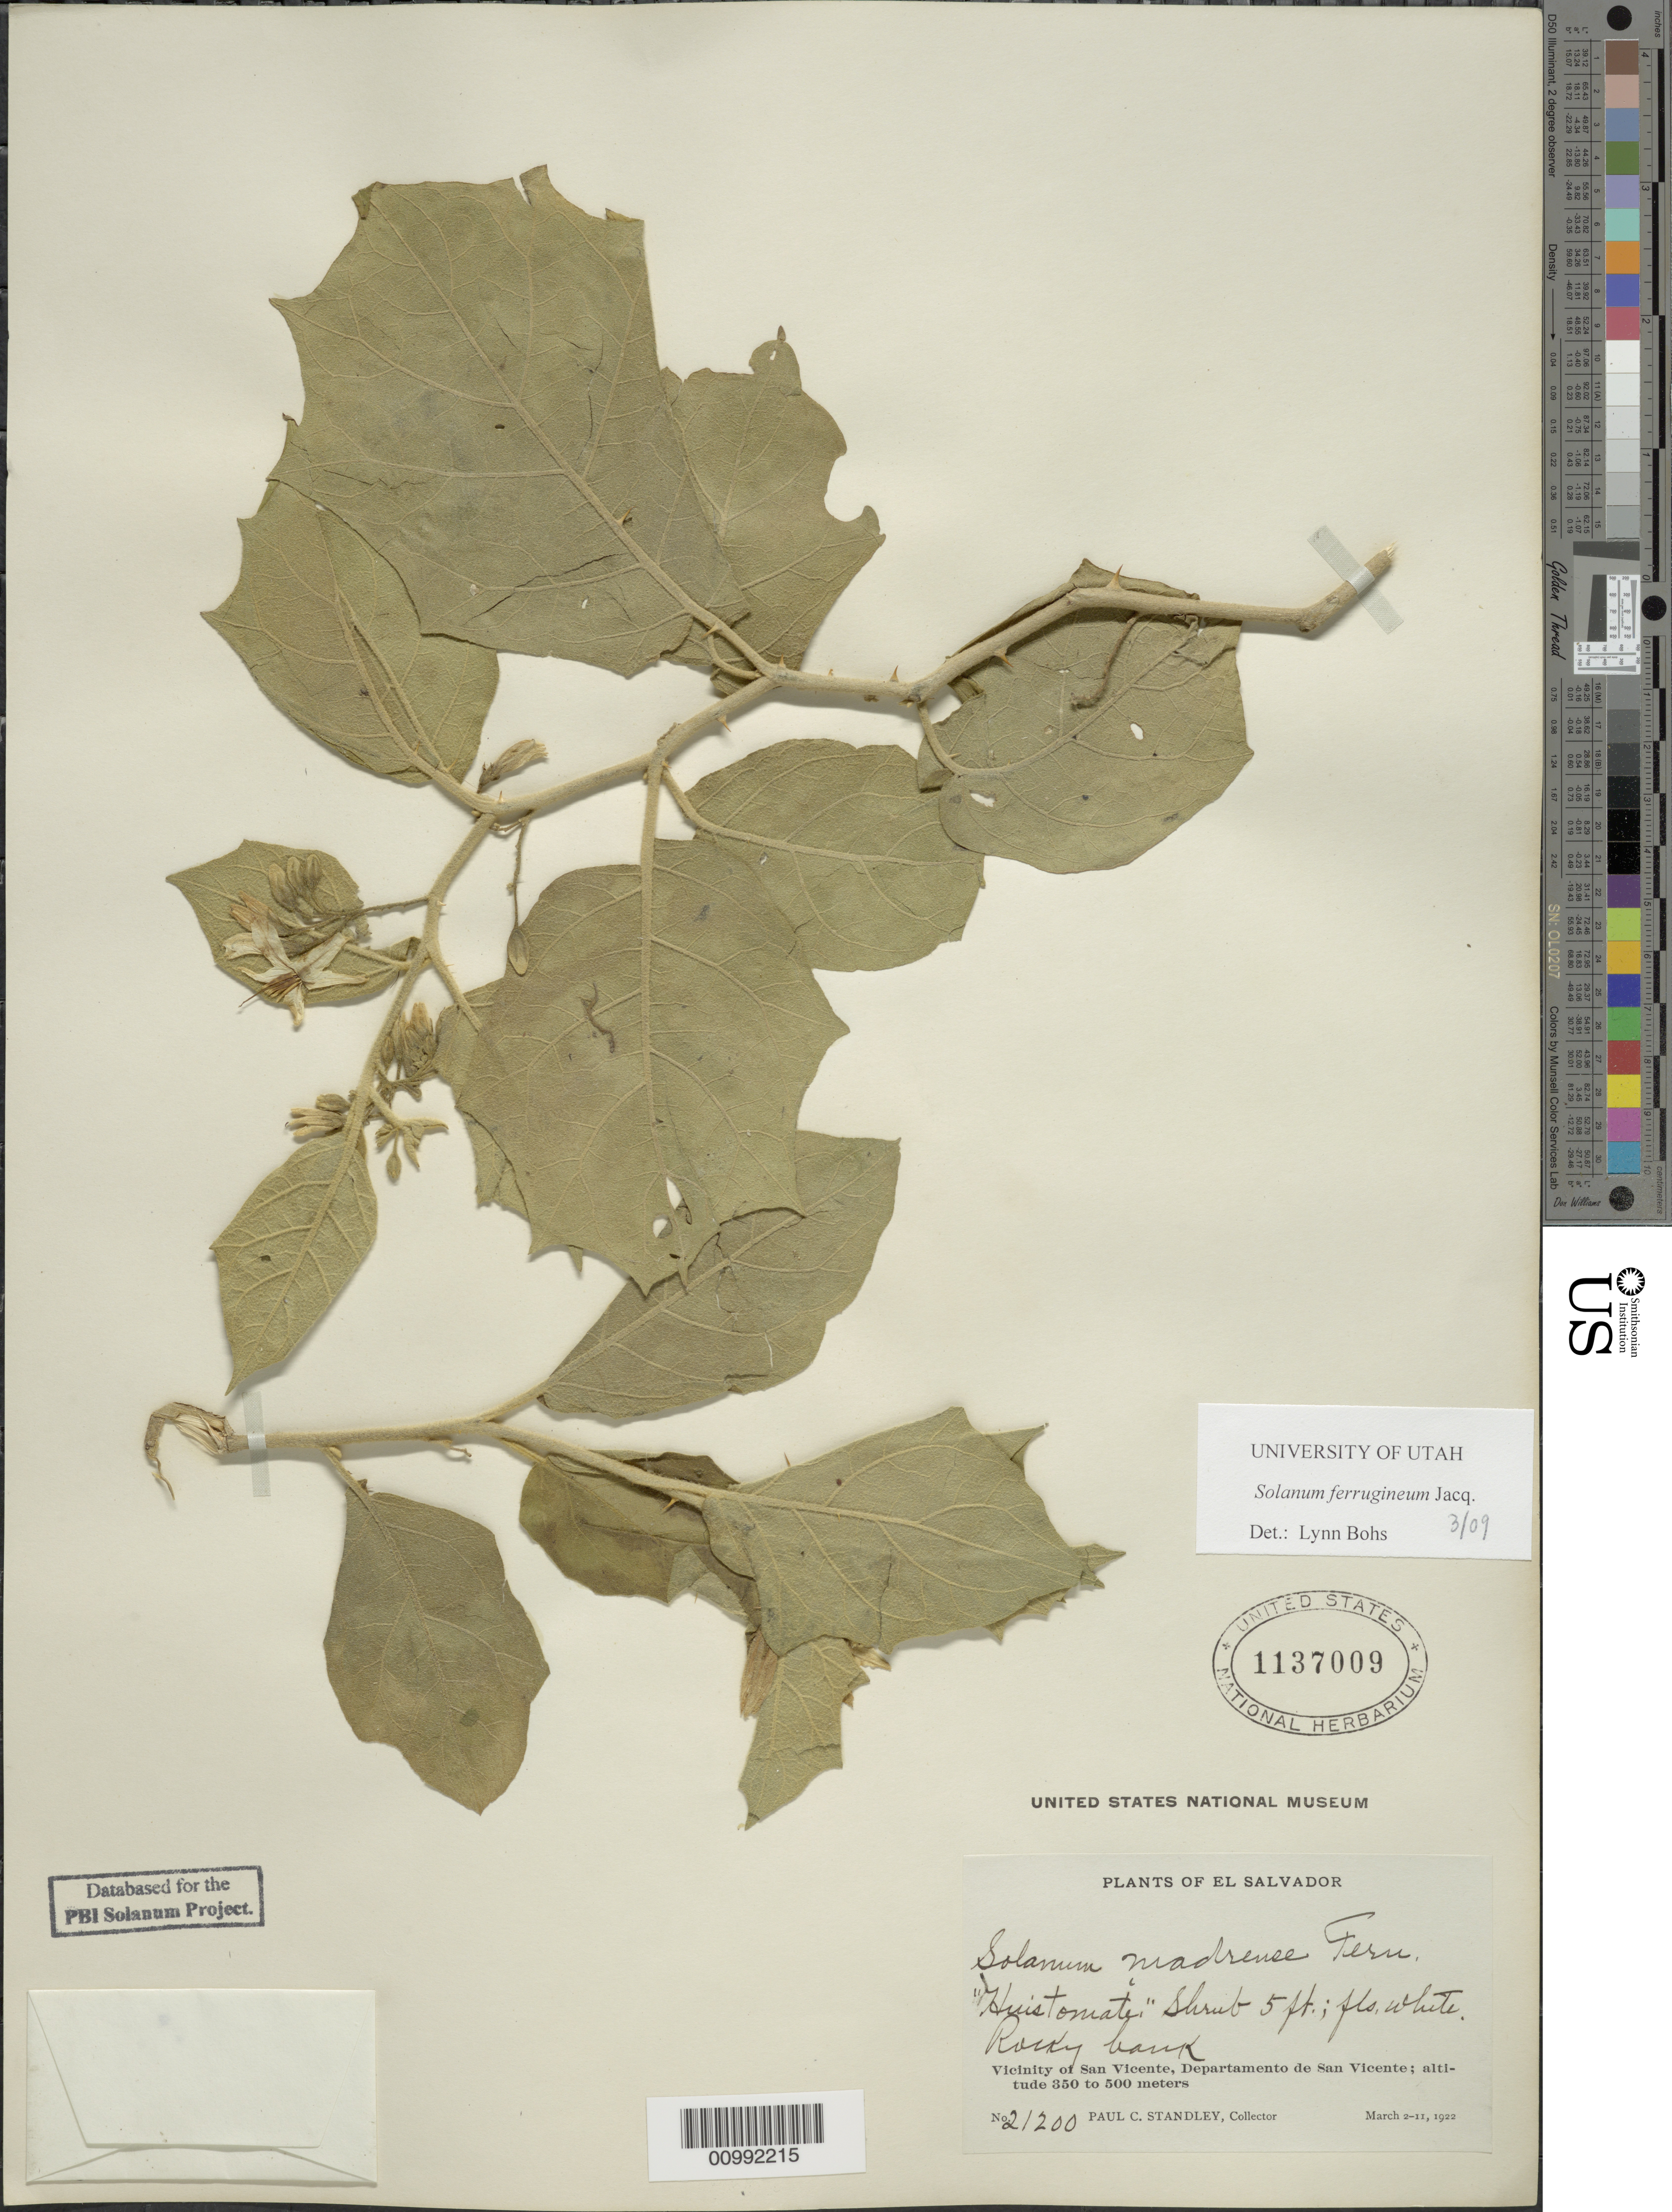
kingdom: Plantae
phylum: Tracheophyta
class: Magnoliopsida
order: Solanales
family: Solanaceae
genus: Solanum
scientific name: Solanum ferrugineum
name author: Jacq.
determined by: Bohs, L. A.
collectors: P. C. Standley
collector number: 21200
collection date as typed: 2 Mar 1922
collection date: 1922-03-02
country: El Salvador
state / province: San Vincente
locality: Vicinity of San Vicente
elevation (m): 350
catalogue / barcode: US 1137009